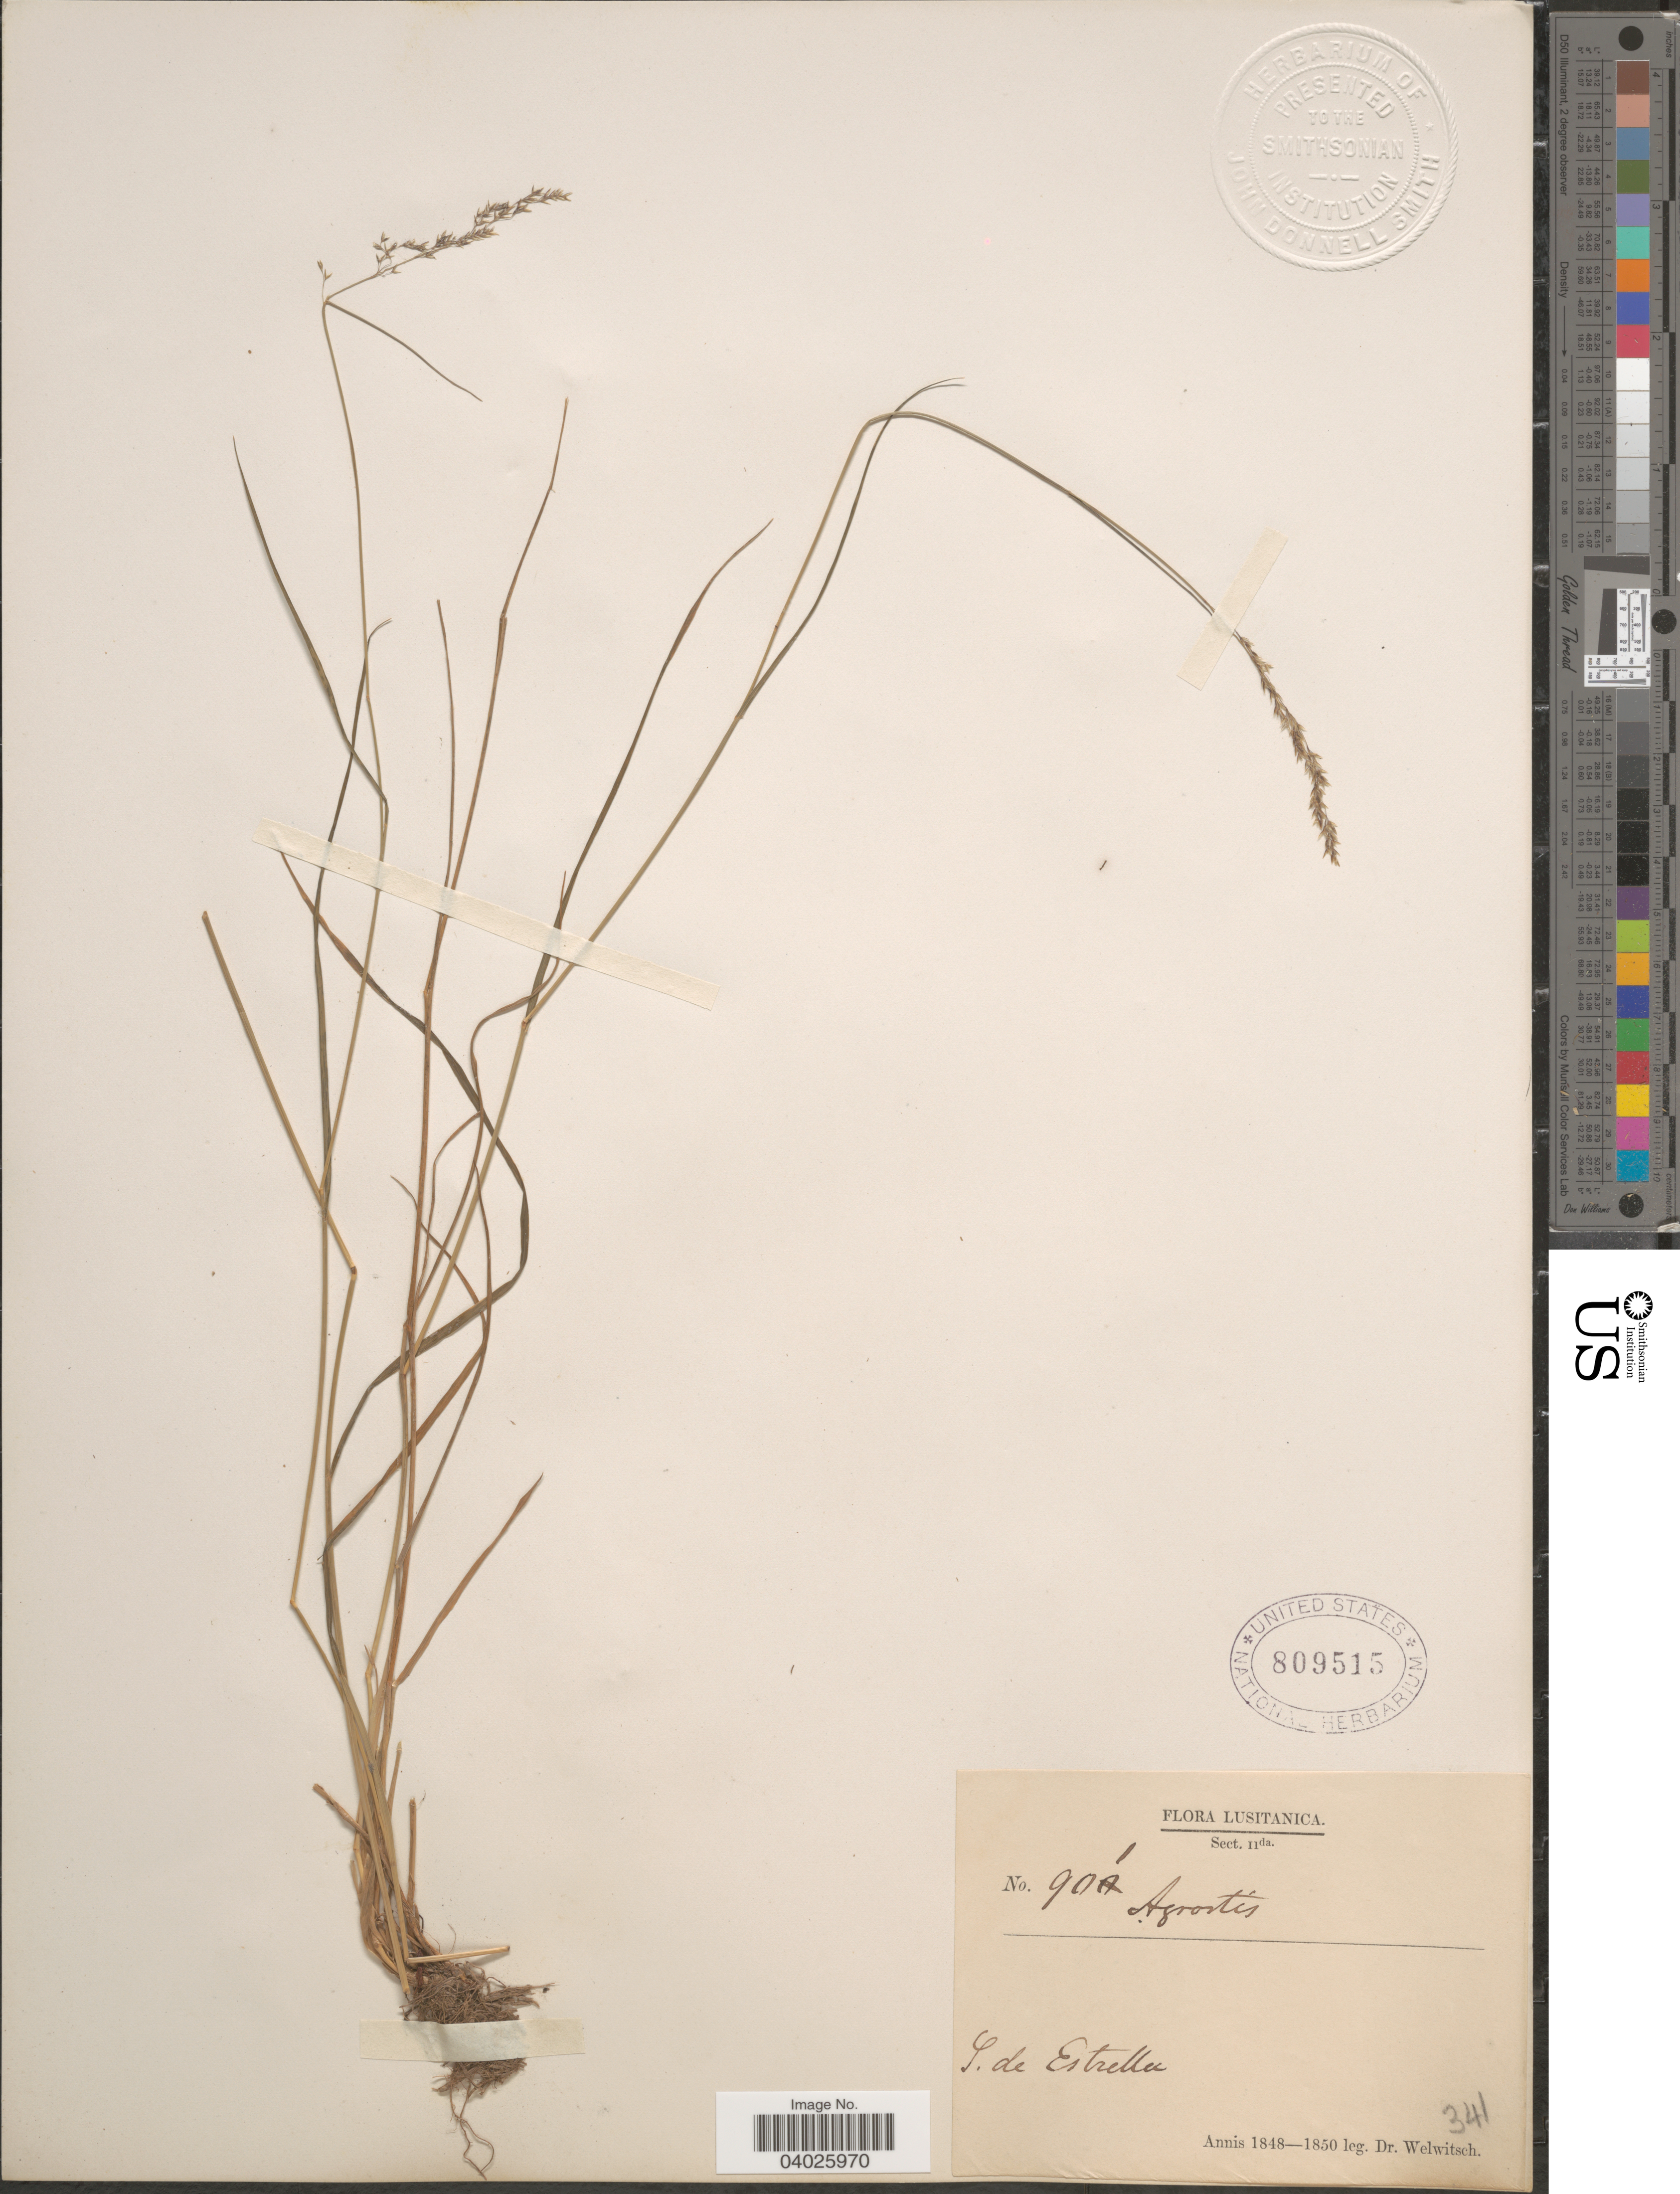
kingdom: Plantae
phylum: Tracheophyta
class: Liliopsida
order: Poales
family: Poaceae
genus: Agrostis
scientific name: Agrostis sp.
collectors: -. Welwitsch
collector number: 901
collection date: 1848/1850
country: Portugal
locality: Lusitanica. S. de Estrella.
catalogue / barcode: US 809515